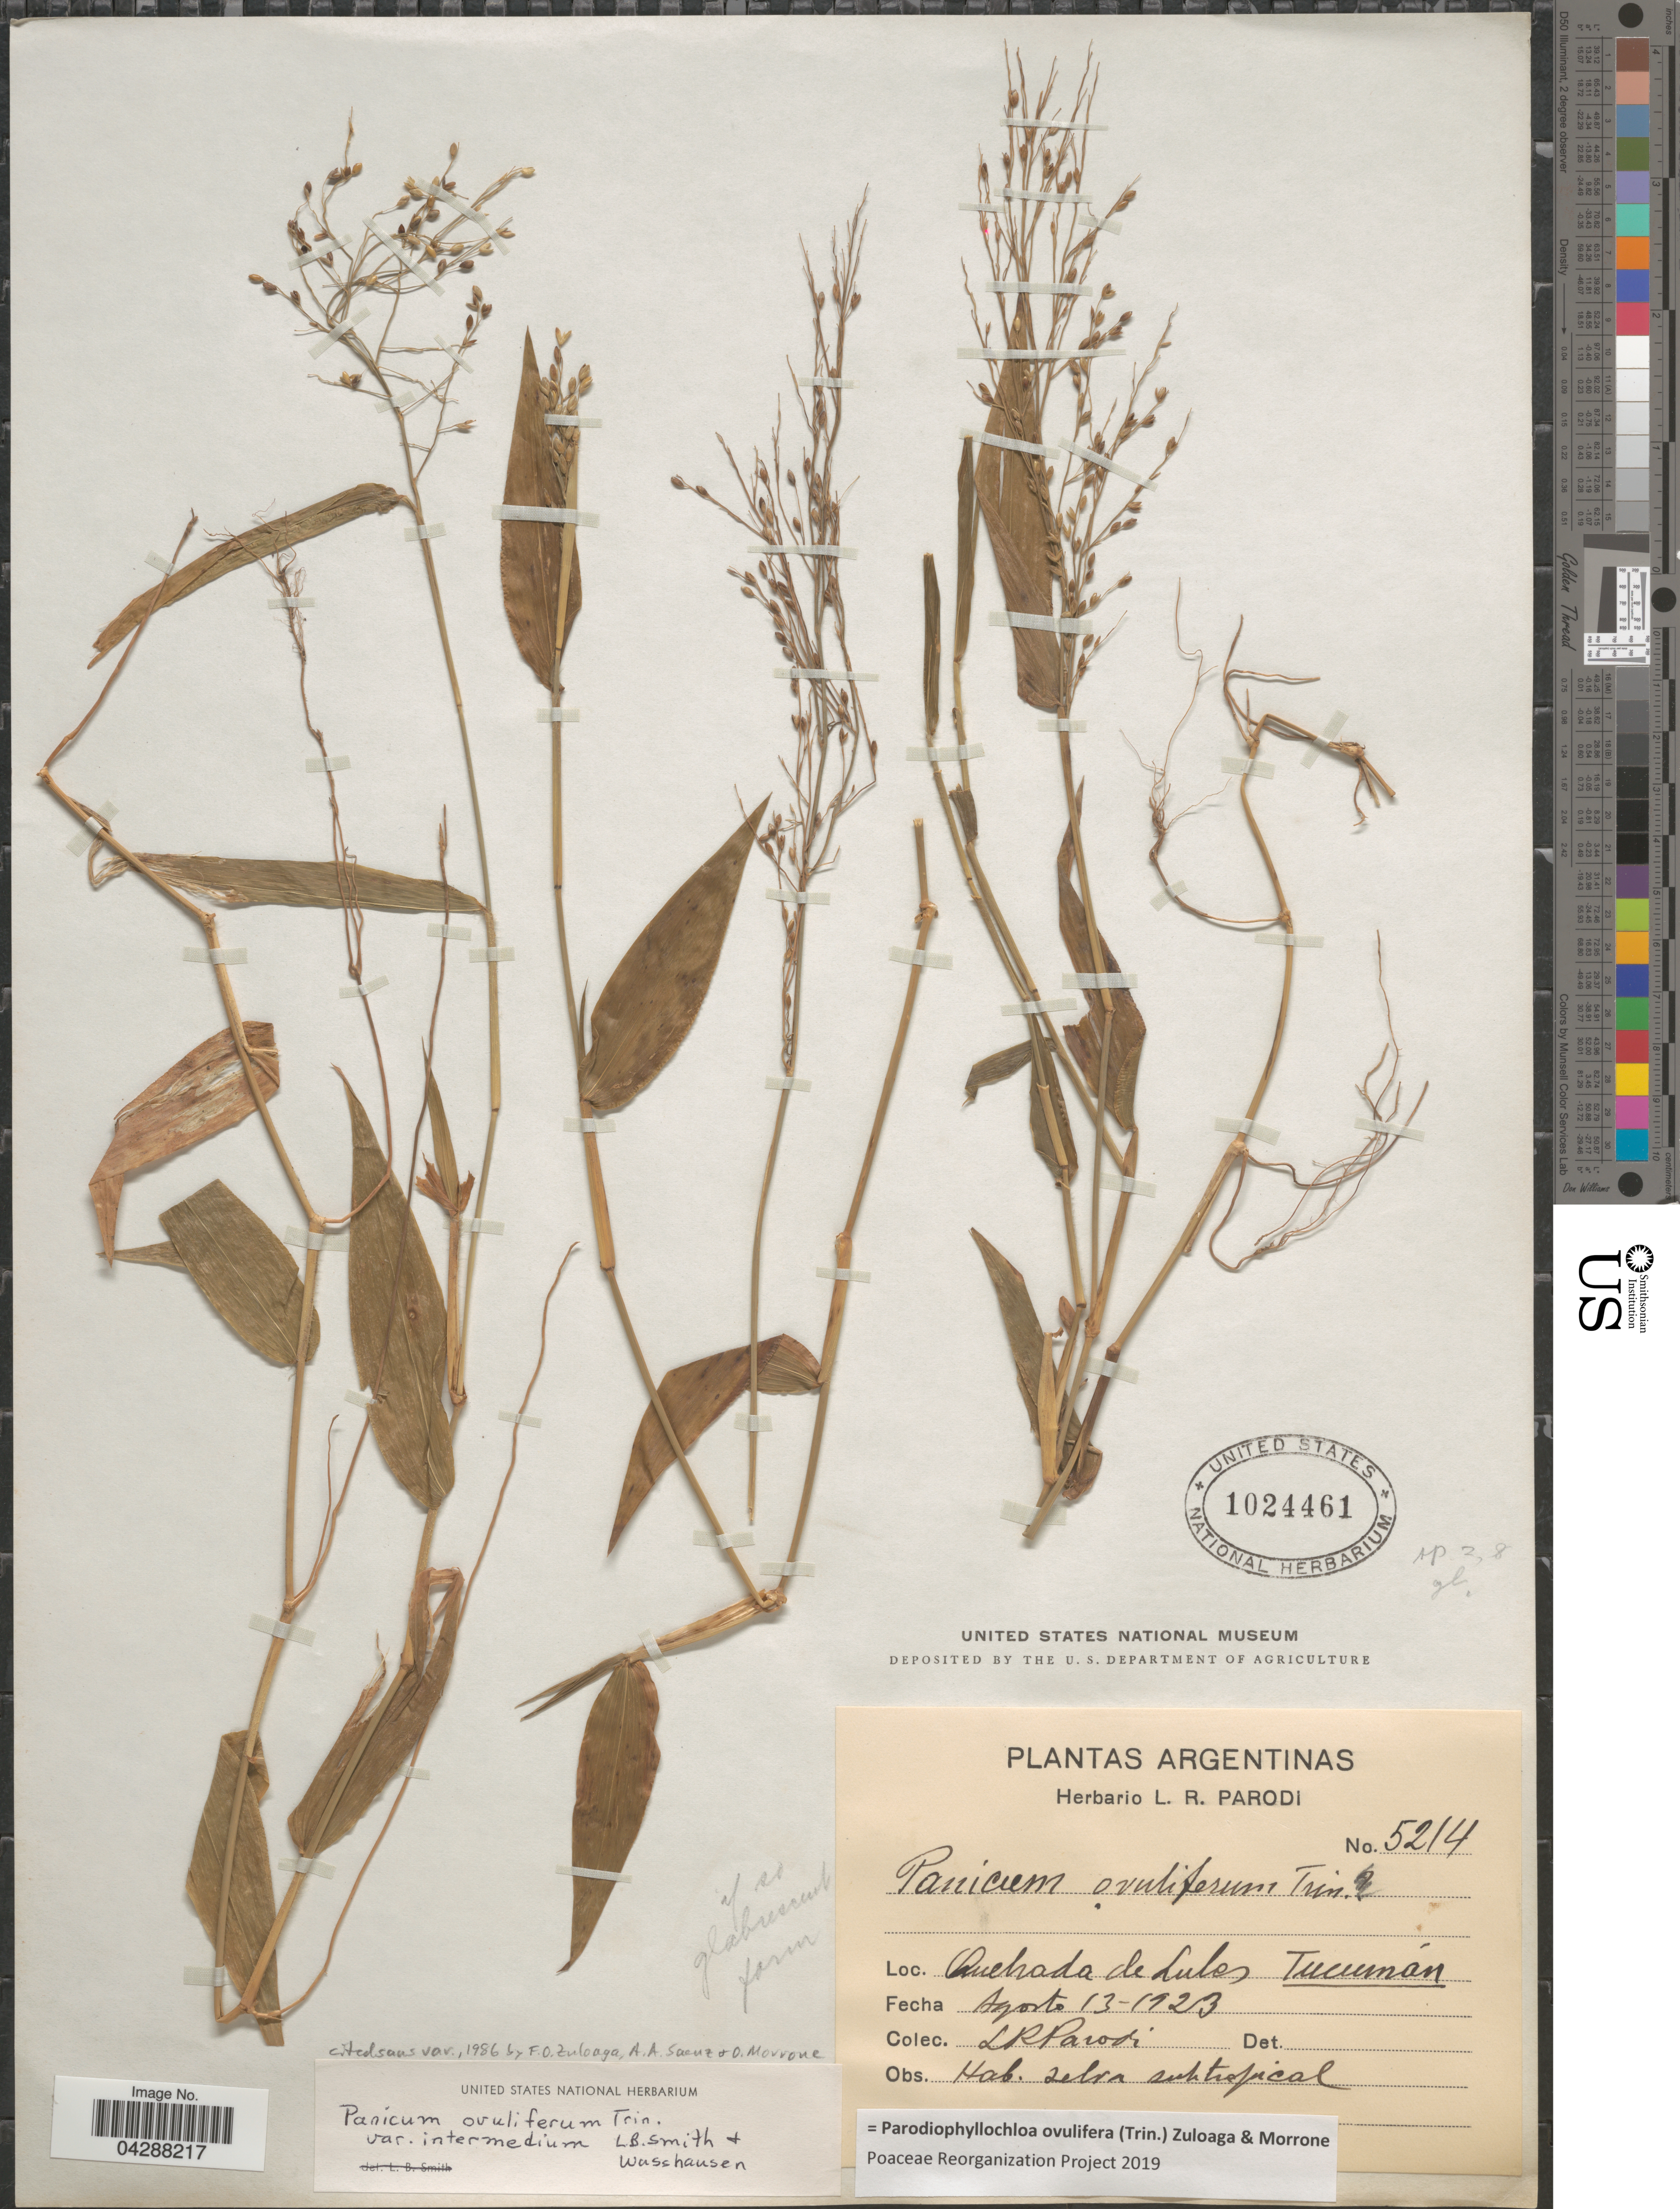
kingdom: Plantae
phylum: Tracheophyta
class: Liliopsida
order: Poales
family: Poaceae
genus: Parodiophyllochloa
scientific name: Parodiophyllochloa ovulifera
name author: (Trin.) Zuloaga & Morrone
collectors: L. R. Parodi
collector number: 5214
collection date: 1923-08-13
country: Argentina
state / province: Tucuman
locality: Quebrada de Lules.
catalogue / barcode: US 1024461